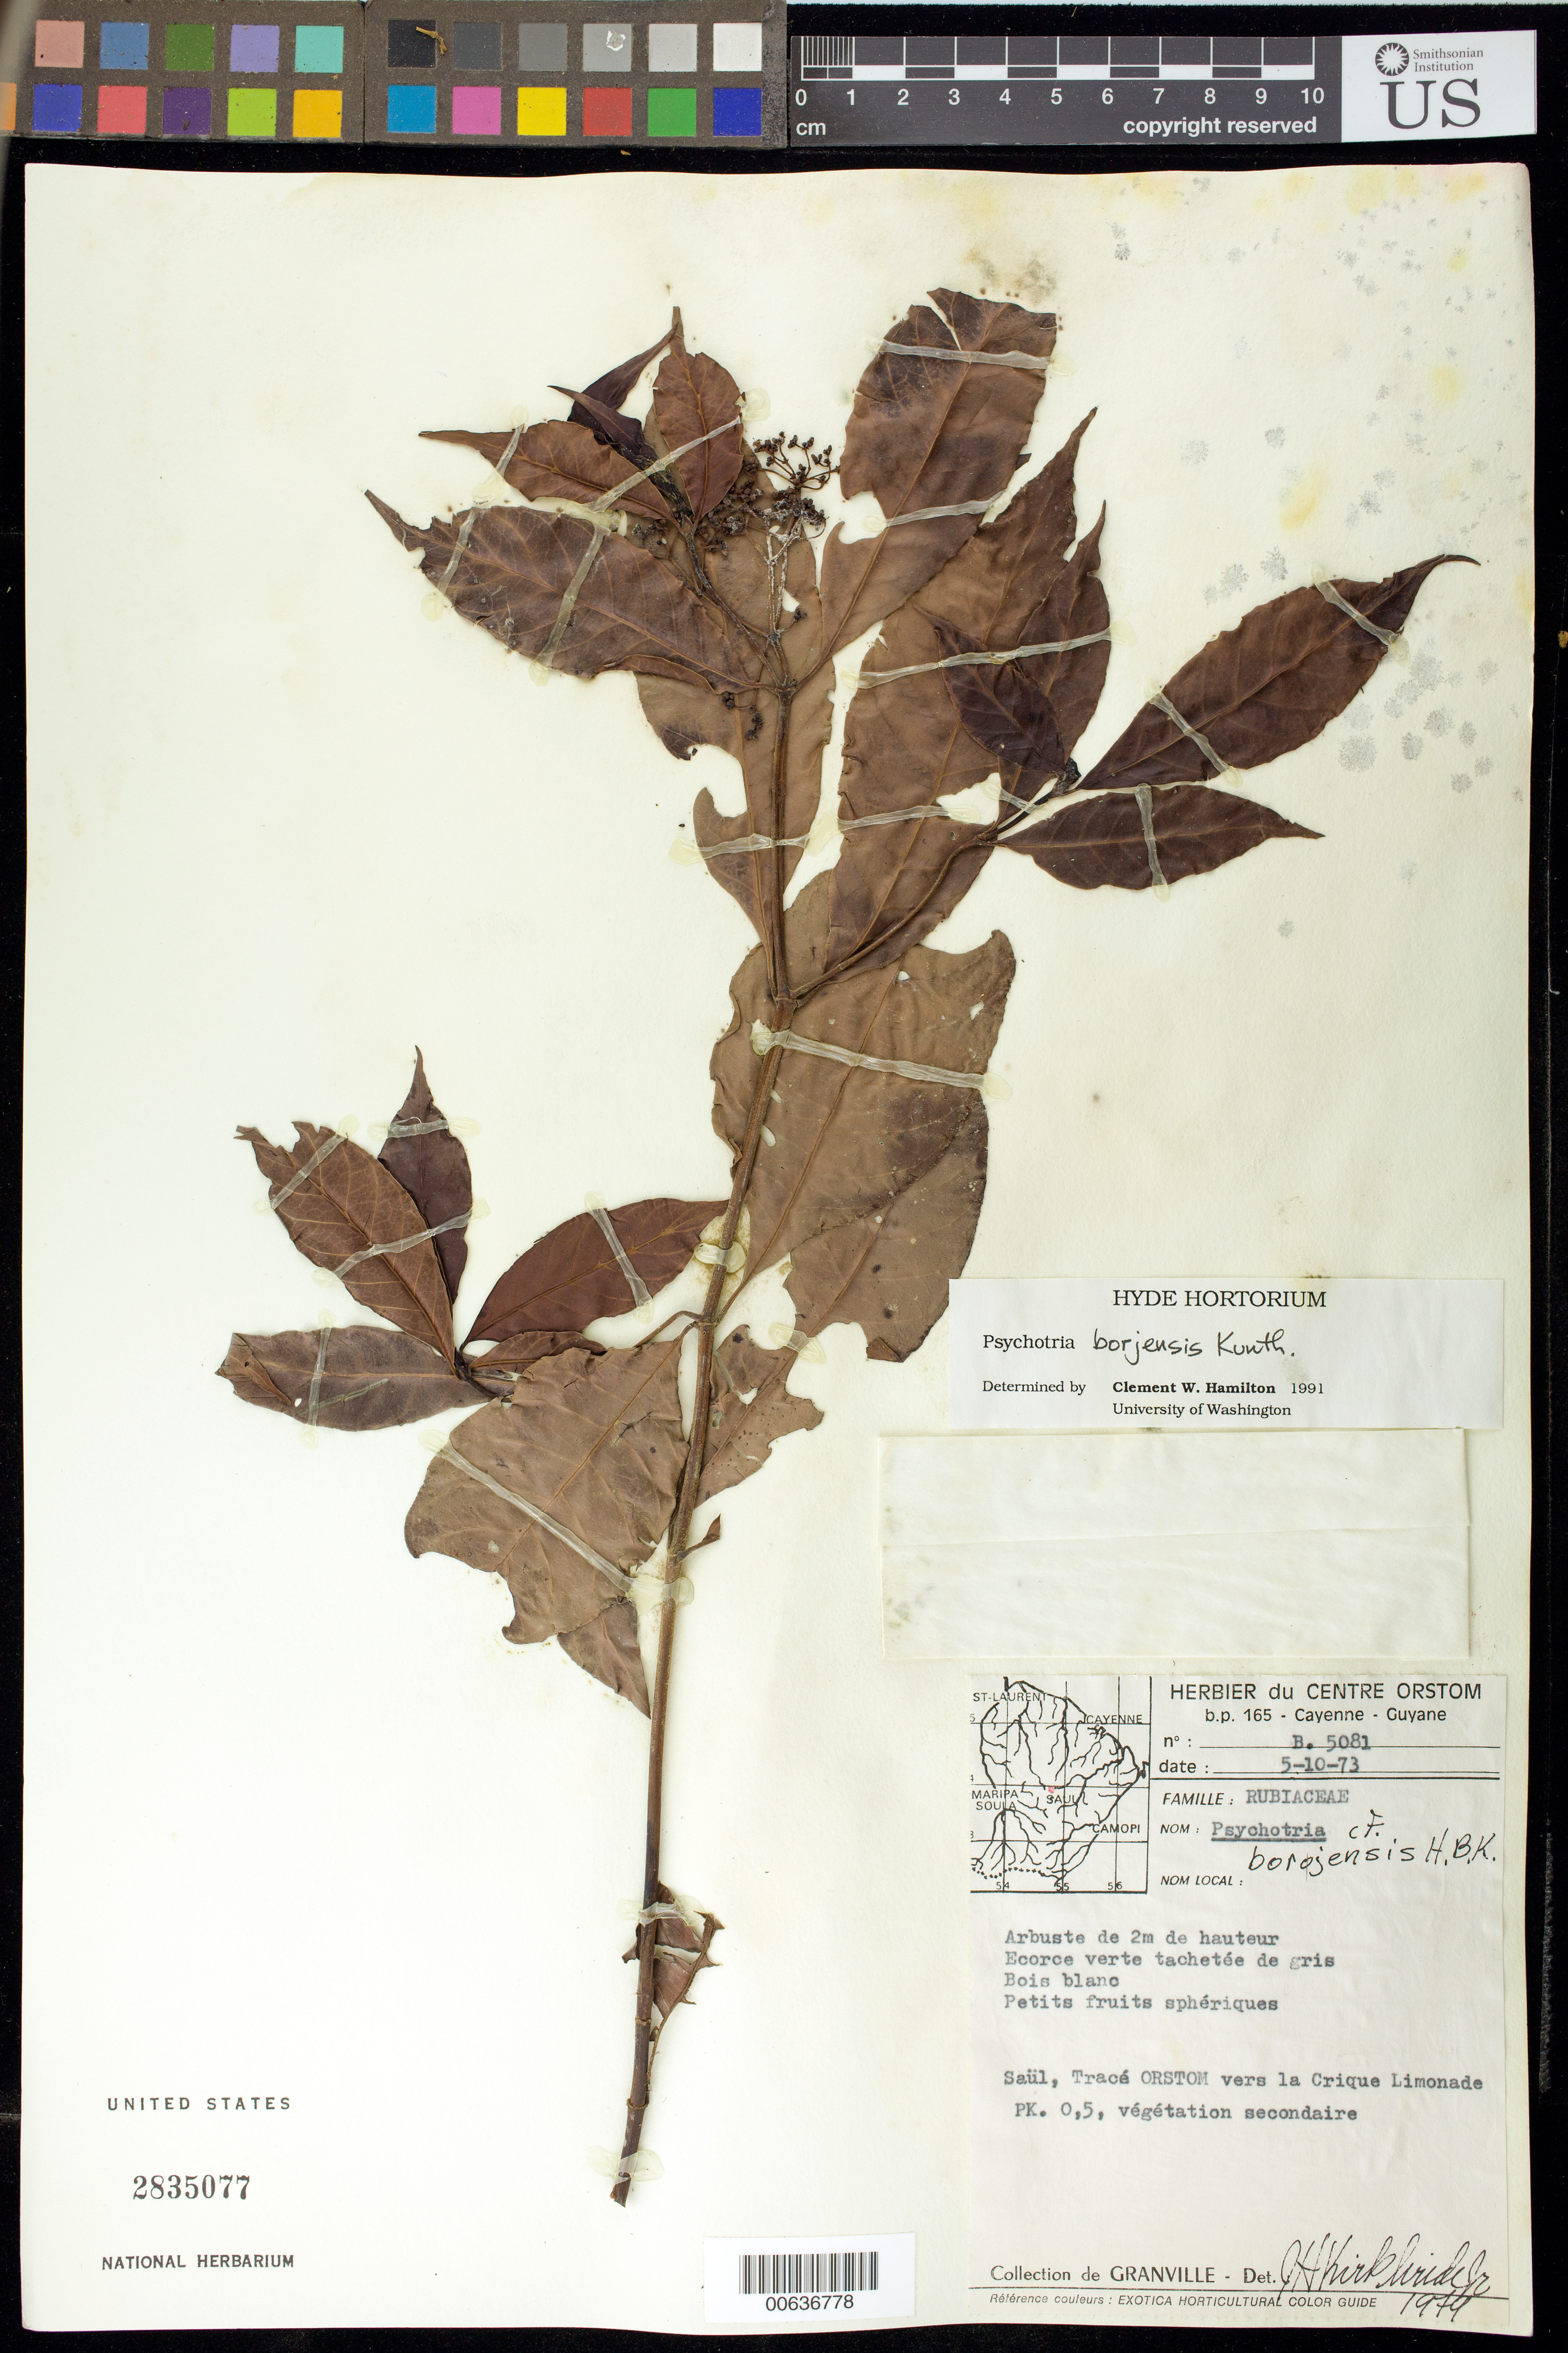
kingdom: Plantae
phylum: Tracheophyta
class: Magnoliopsida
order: Gentianales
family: Rubiaceae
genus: Psychotria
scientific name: Psychotria borjensis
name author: Kunth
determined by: Hamilton, C. W.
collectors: J.-J. de Granville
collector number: B 5081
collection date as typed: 5-Oct-73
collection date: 1973-10-05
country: French Guiana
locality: Saül, Tracé ORSTOM vers la Crique Limonade, PK 0.5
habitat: Vegetation secondaire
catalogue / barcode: US 2835077